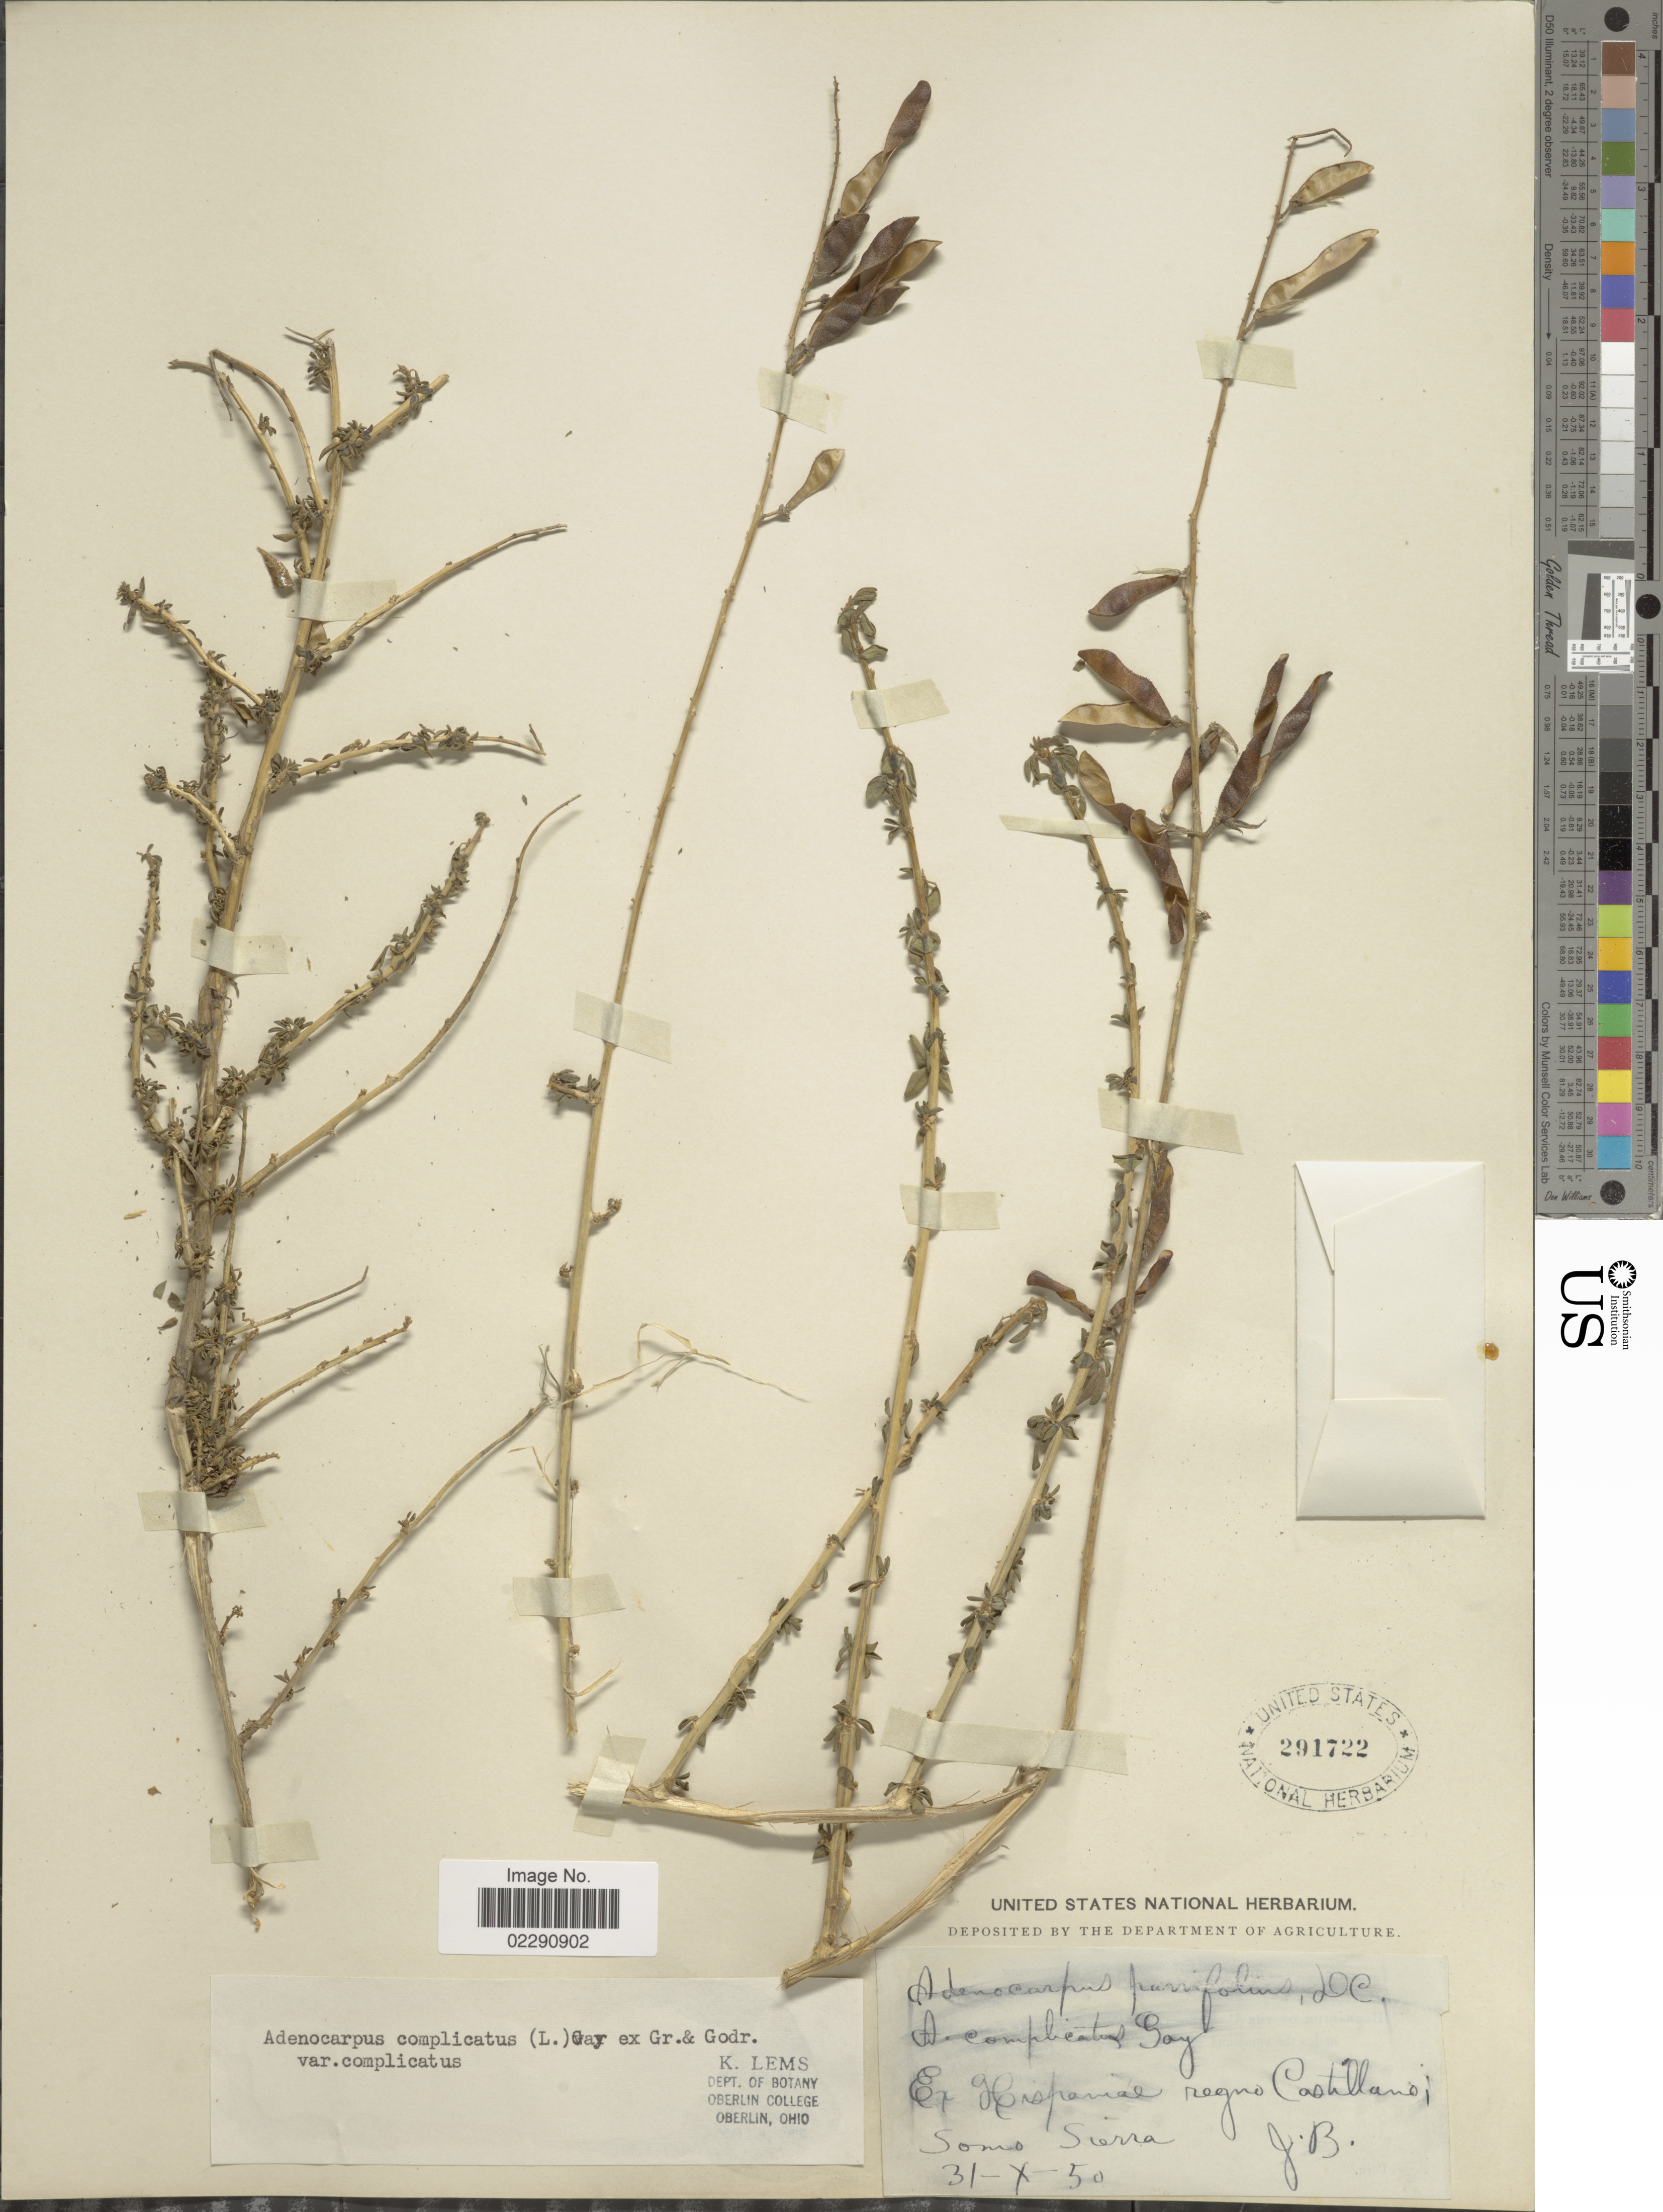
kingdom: Plantae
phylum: Tracheophyta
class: Magnoliopsida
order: Fabales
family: Fabaceae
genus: Adenocarpus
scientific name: Adenocarpus complicatus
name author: J. Gay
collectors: J. B.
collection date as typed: Transcribed d/m/y: 31/10/50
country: Spain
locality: Hispaniae regno Castillano, Somo Sierra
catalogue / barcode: US 291722